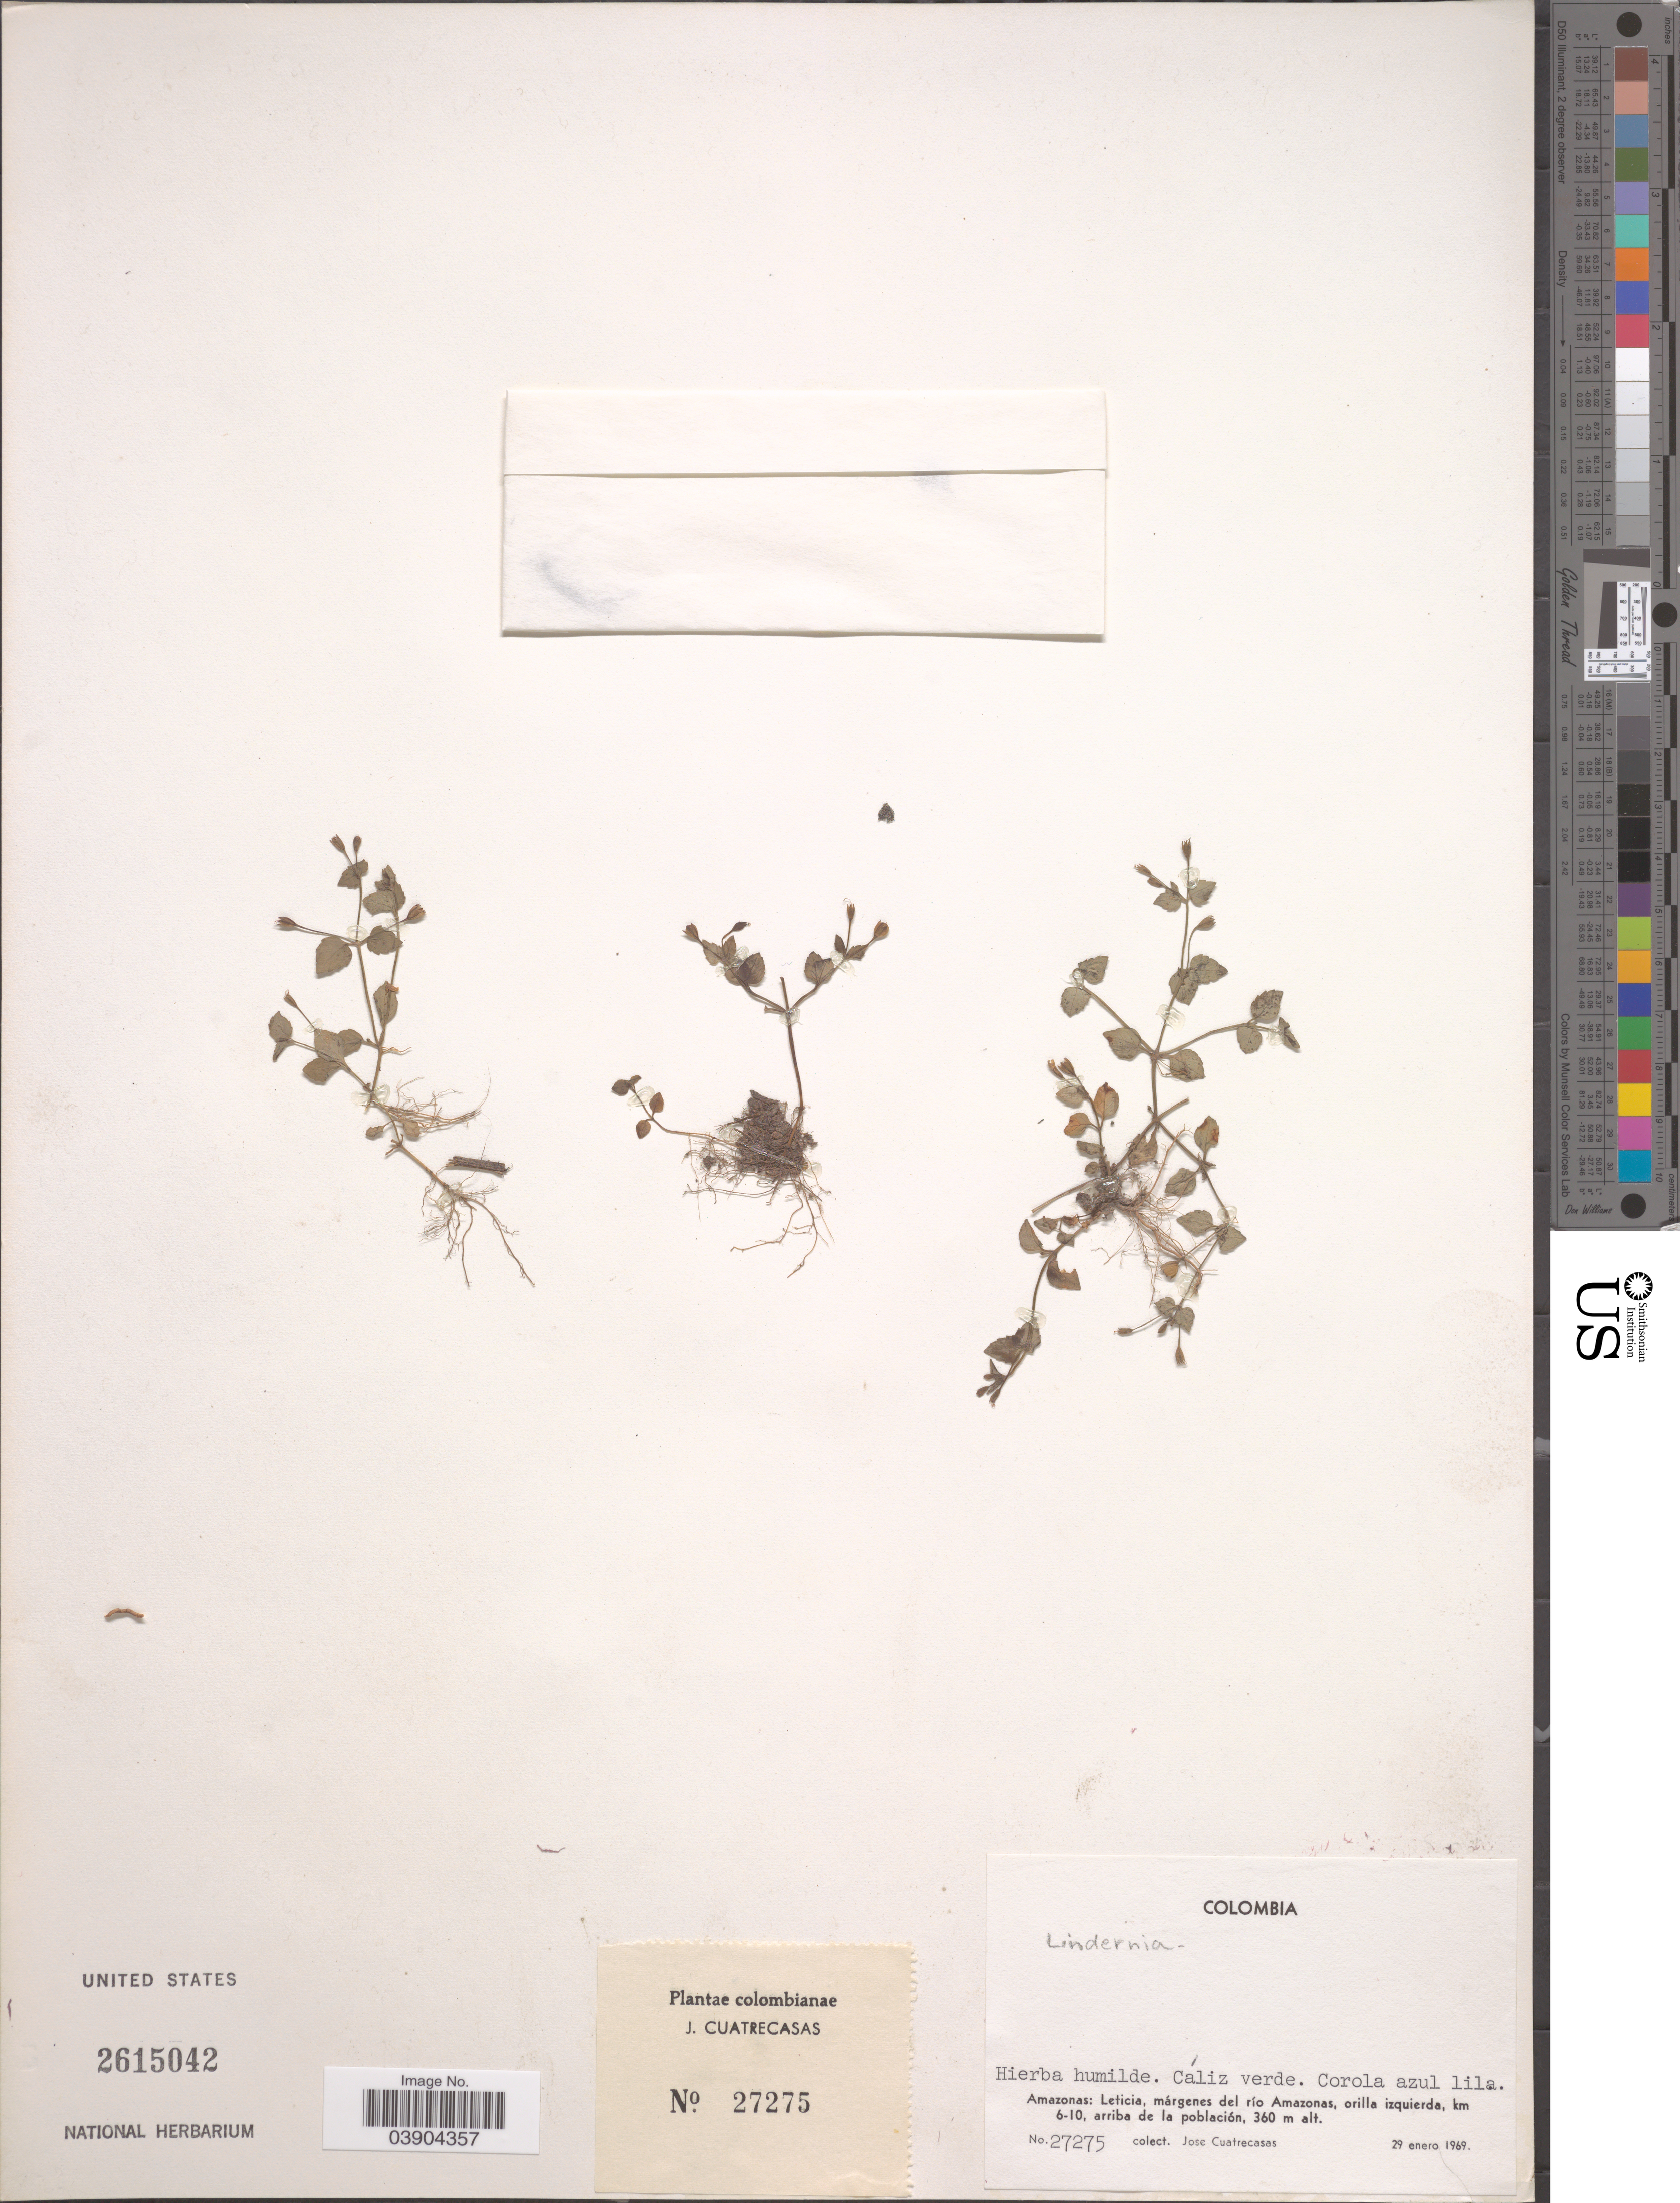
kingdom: Plantae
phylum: Tracheophyta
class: Magnoliopsida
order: Lamiales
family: Linderniaceae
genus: Lindernia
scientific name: Lindernia sp.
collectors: J. Cuatrecasas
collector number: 27275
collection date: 1969-01-29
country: Colombia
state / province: Amazônas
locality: Leticia, márgenes del río Amazonas, orilla izquierdaa, km 6-10, arriba de la población.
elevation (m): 360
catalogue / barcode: US 2615042